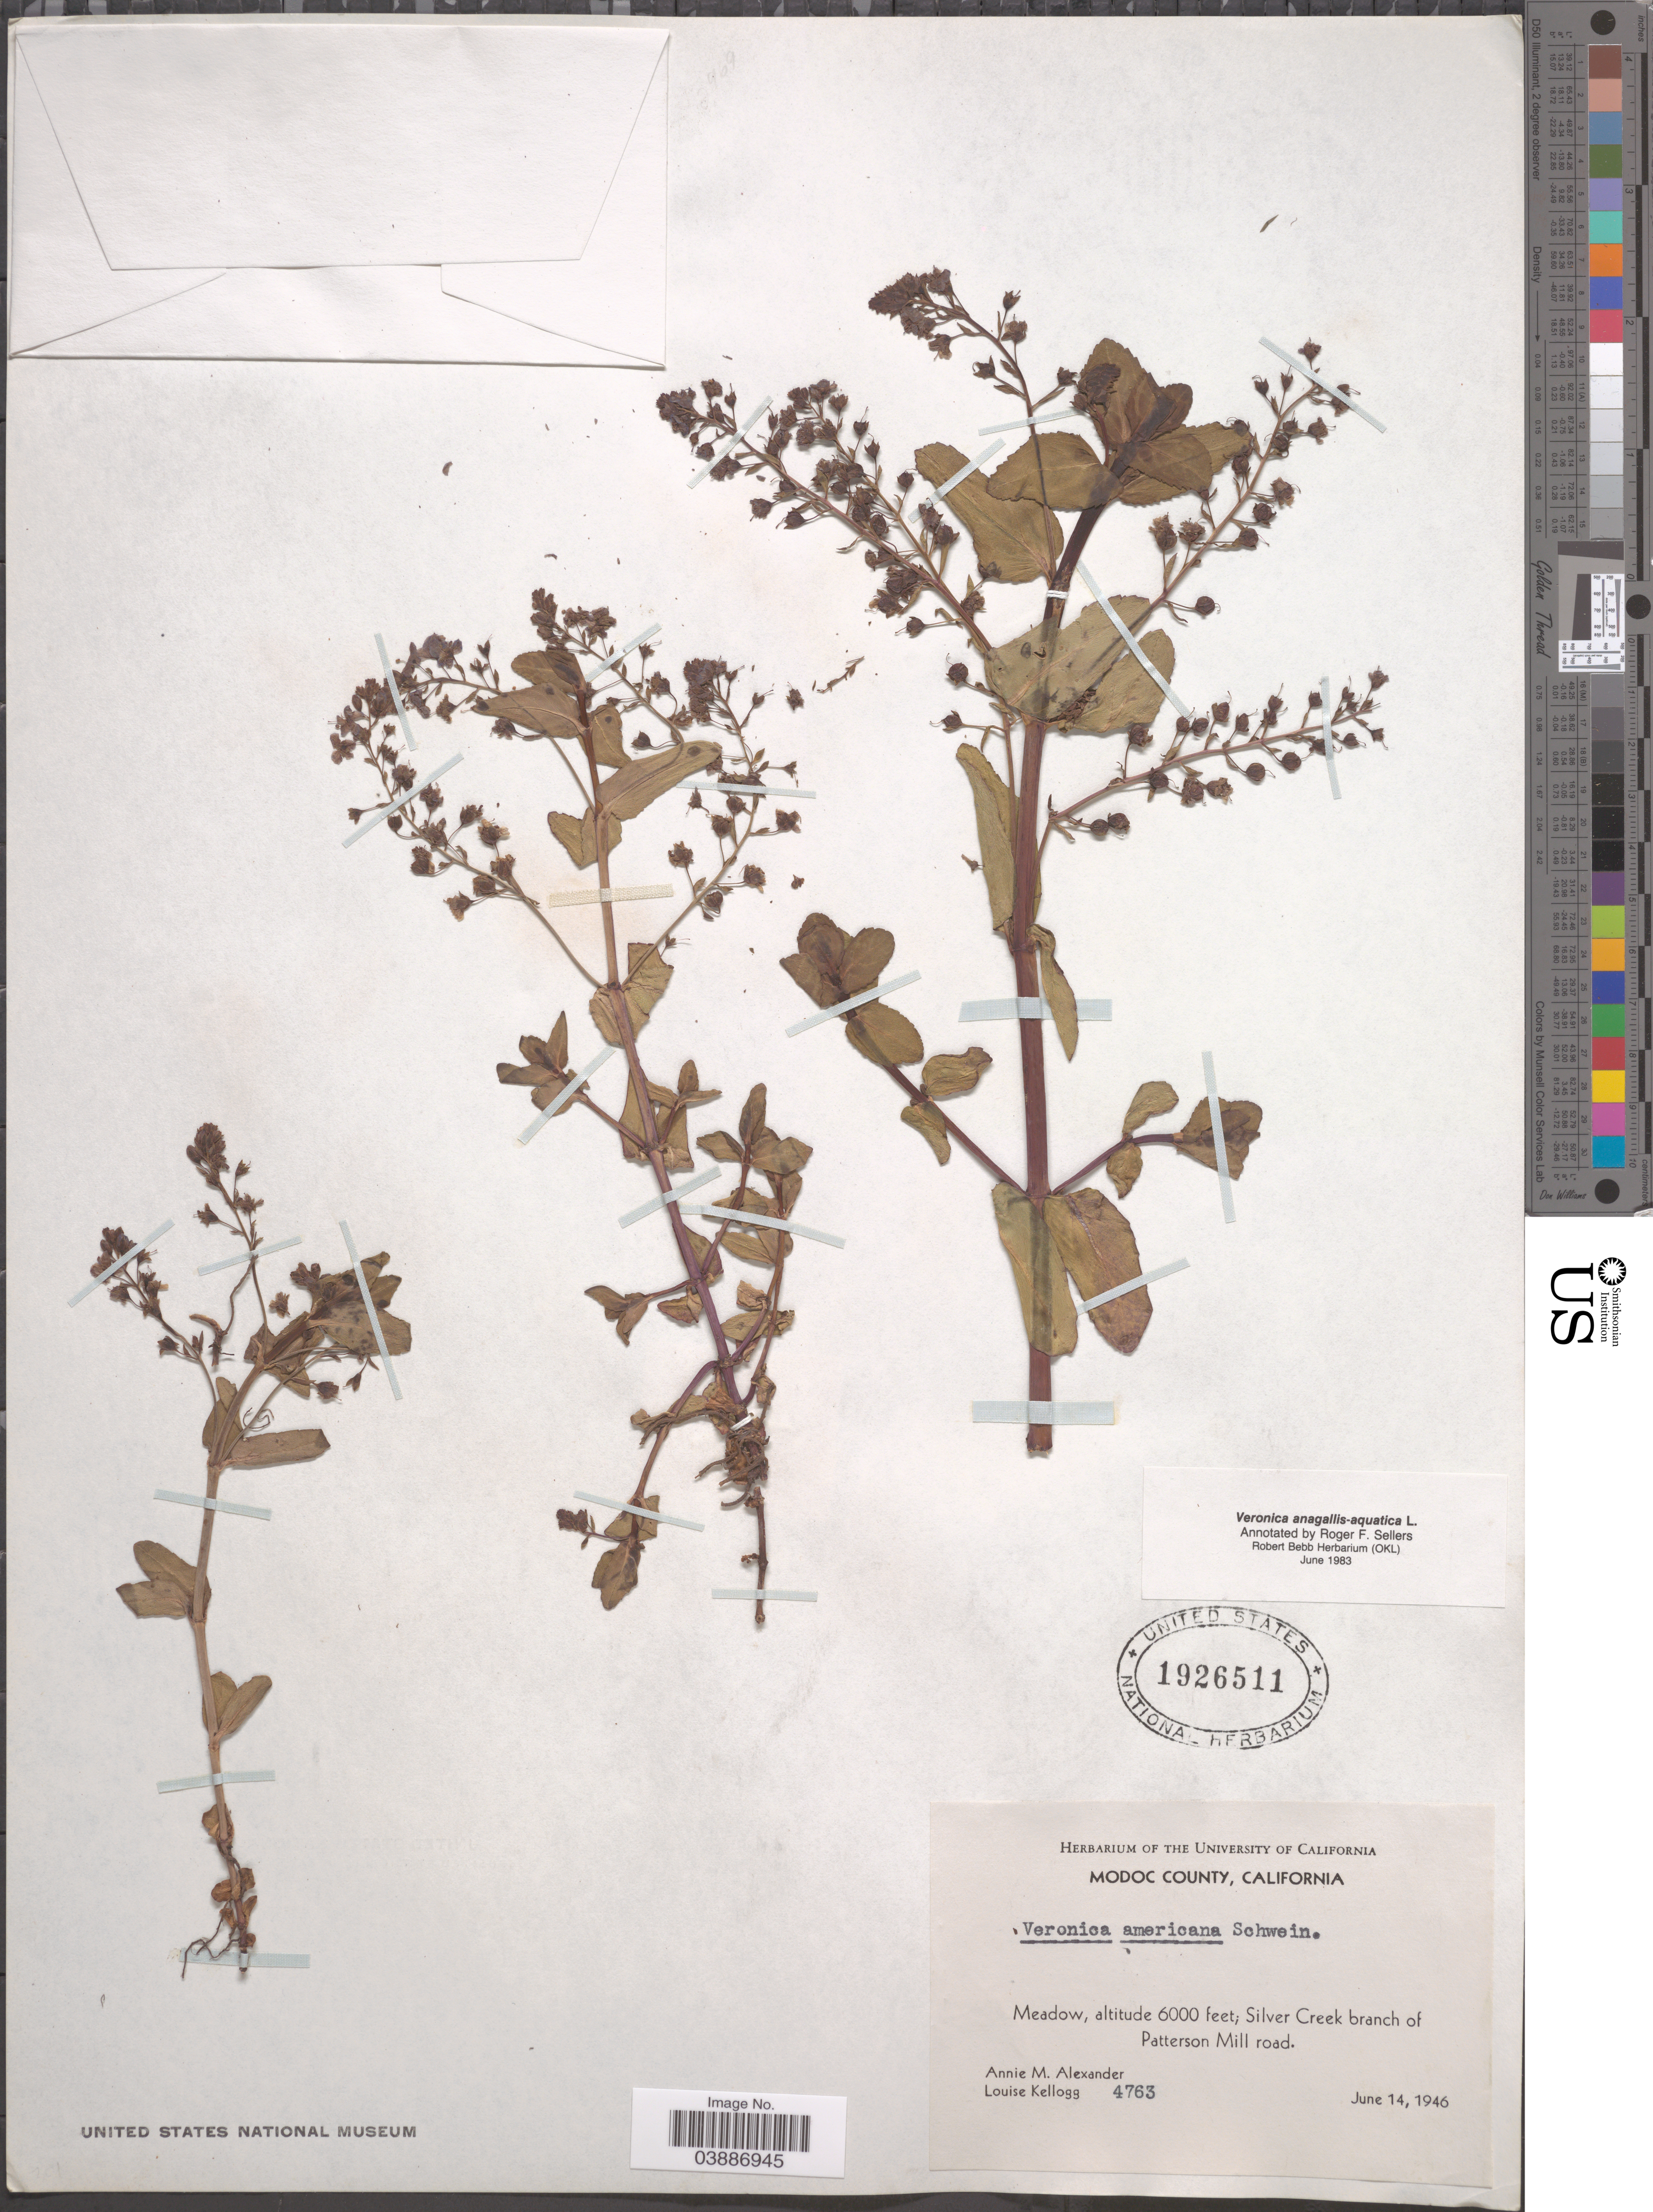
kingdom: Plantae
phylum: Tracheophyta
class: Magnoliopsida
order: Lamiales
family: Plantaginaceae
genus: Veronica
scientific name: Veronica anagallis-aquatica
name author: L.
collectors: A. M. Alexander & L. Kellogg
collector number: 4763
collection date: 1946-06-14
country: United States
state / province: California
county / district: Modoc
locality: Modoc County. Silver Creek branch of Patterson Mill road.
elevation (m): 1829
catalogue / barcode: US 1926511